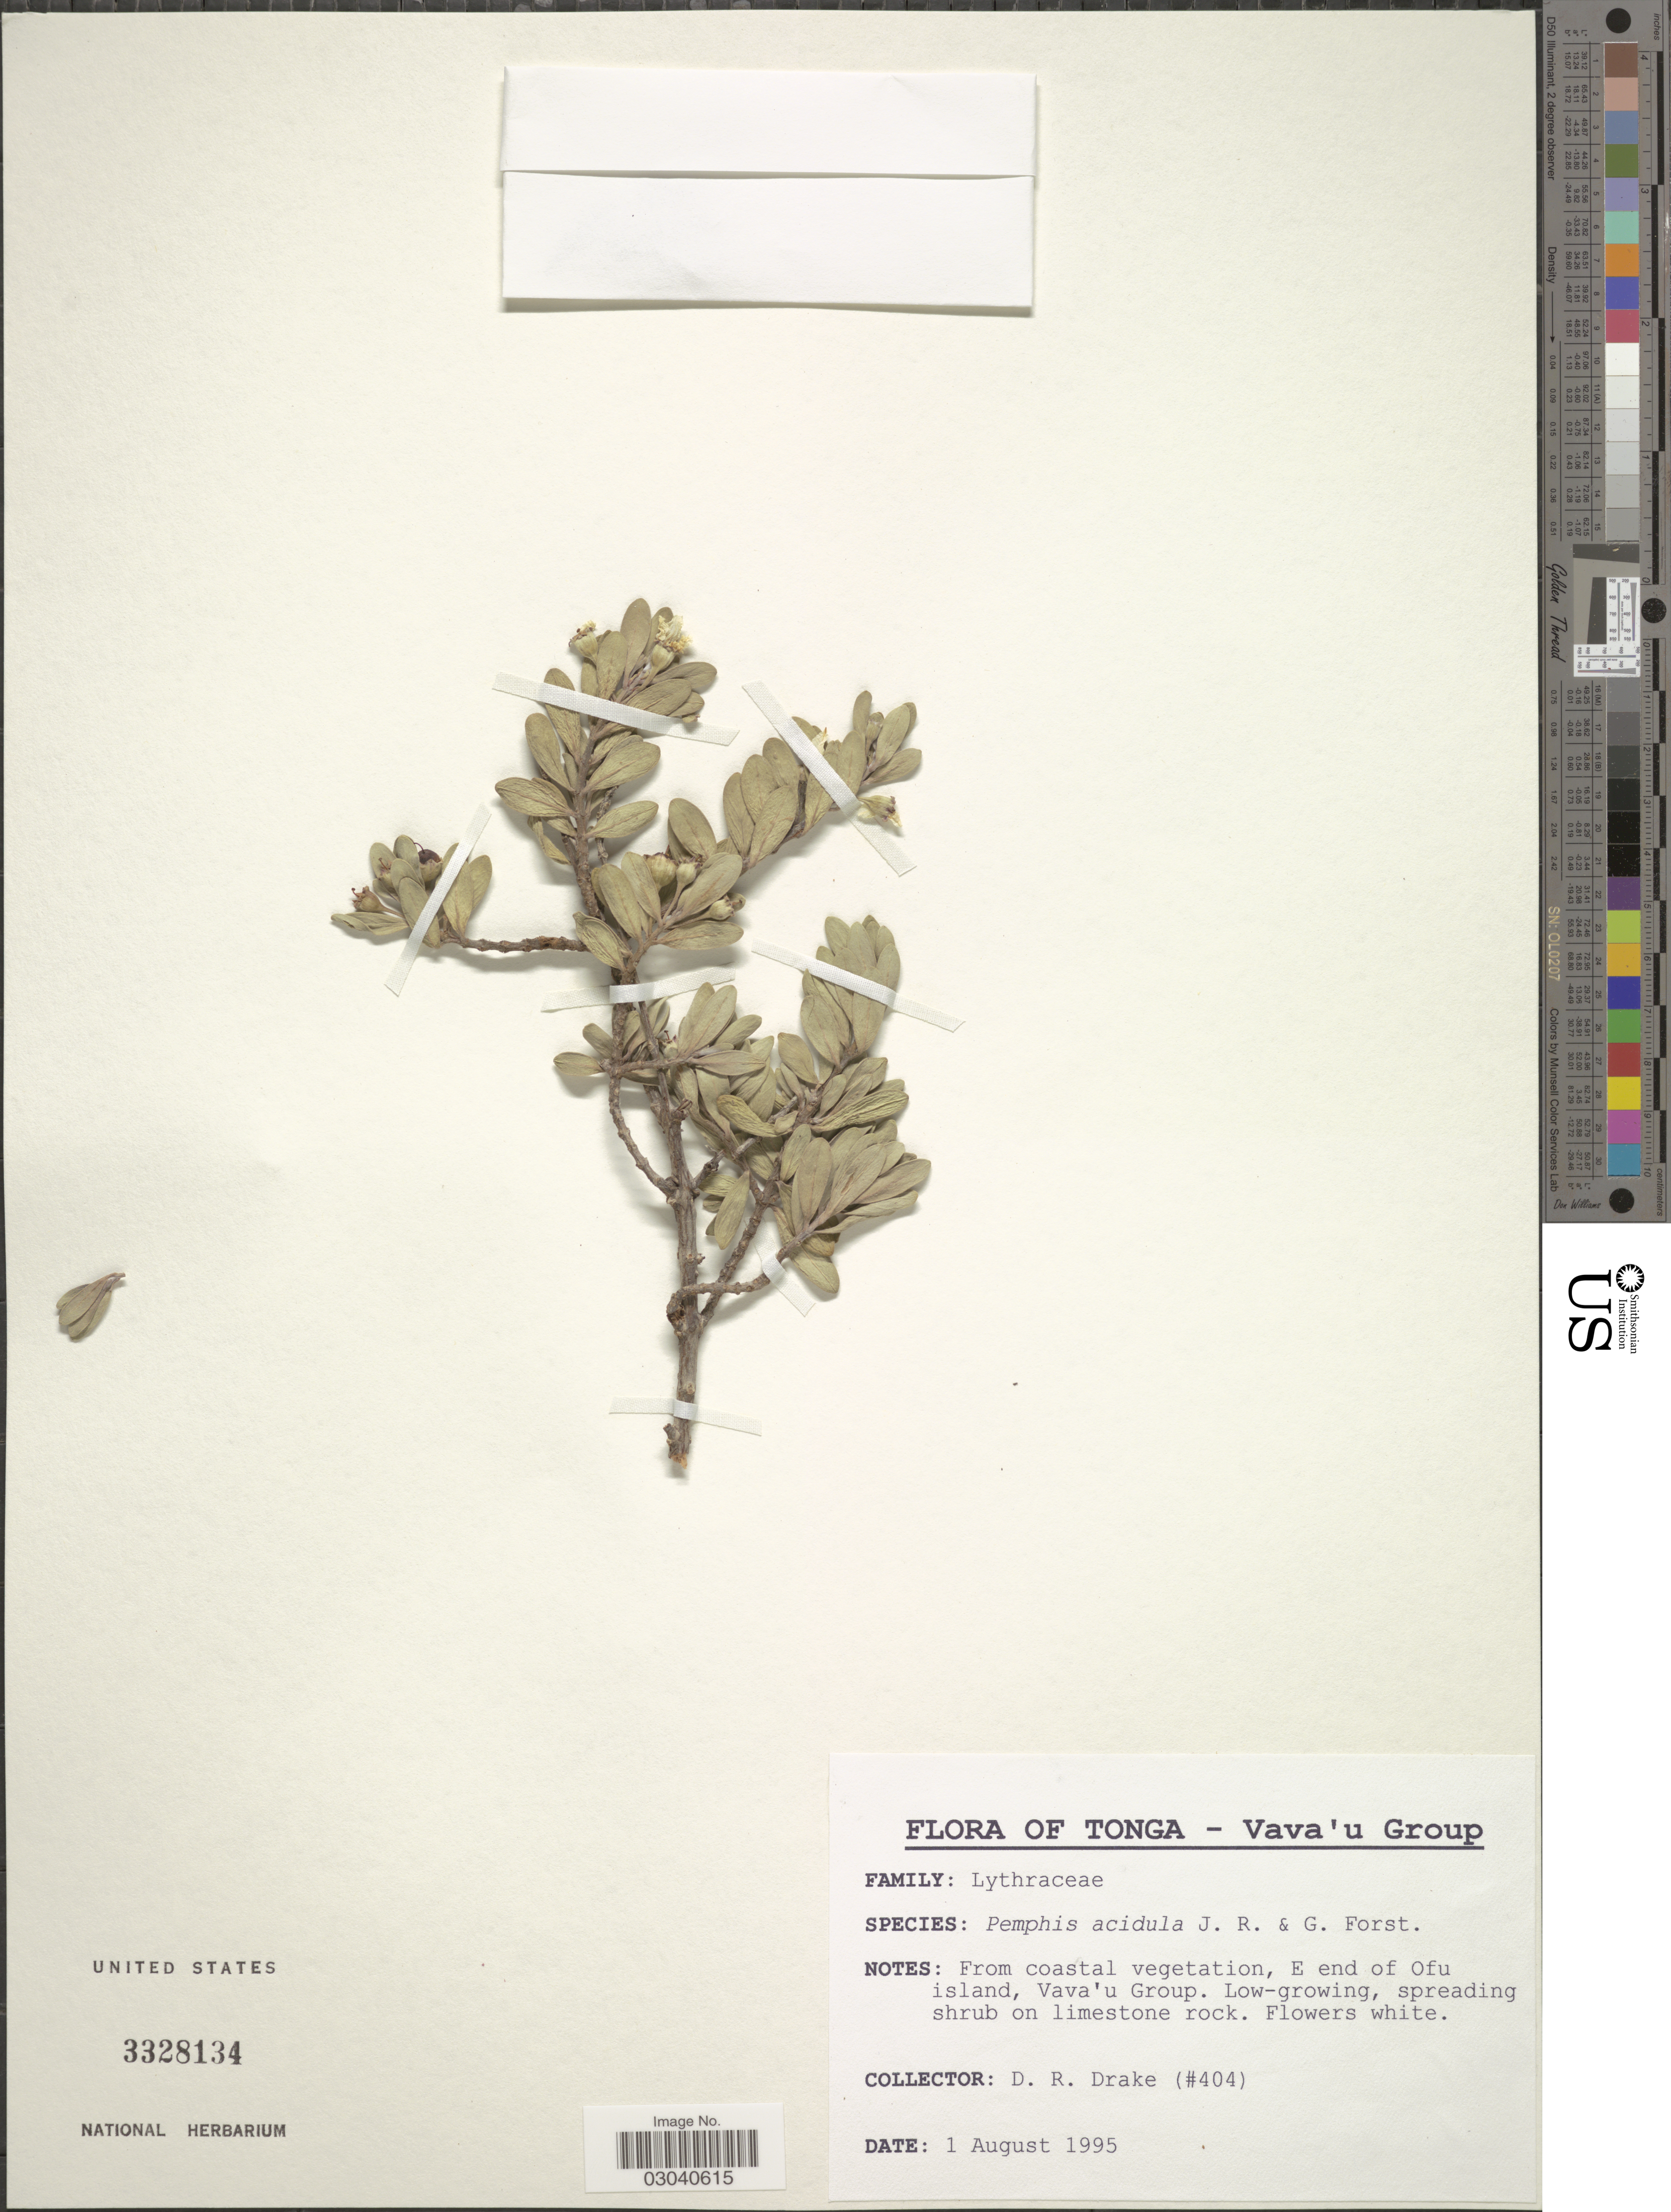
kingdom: Plantae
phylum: Tracheophyta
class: Magnoliopsida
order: Myrtales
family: Lythraceae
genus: Pemphis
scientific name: Pemphis acidula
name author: J.R. Forst. & G. Forst.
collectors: D.R. Drake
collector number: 404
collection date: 1995-08-01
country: Tonga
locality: Vava'u Group. E end of Ofu island.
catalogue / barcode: US 3328134